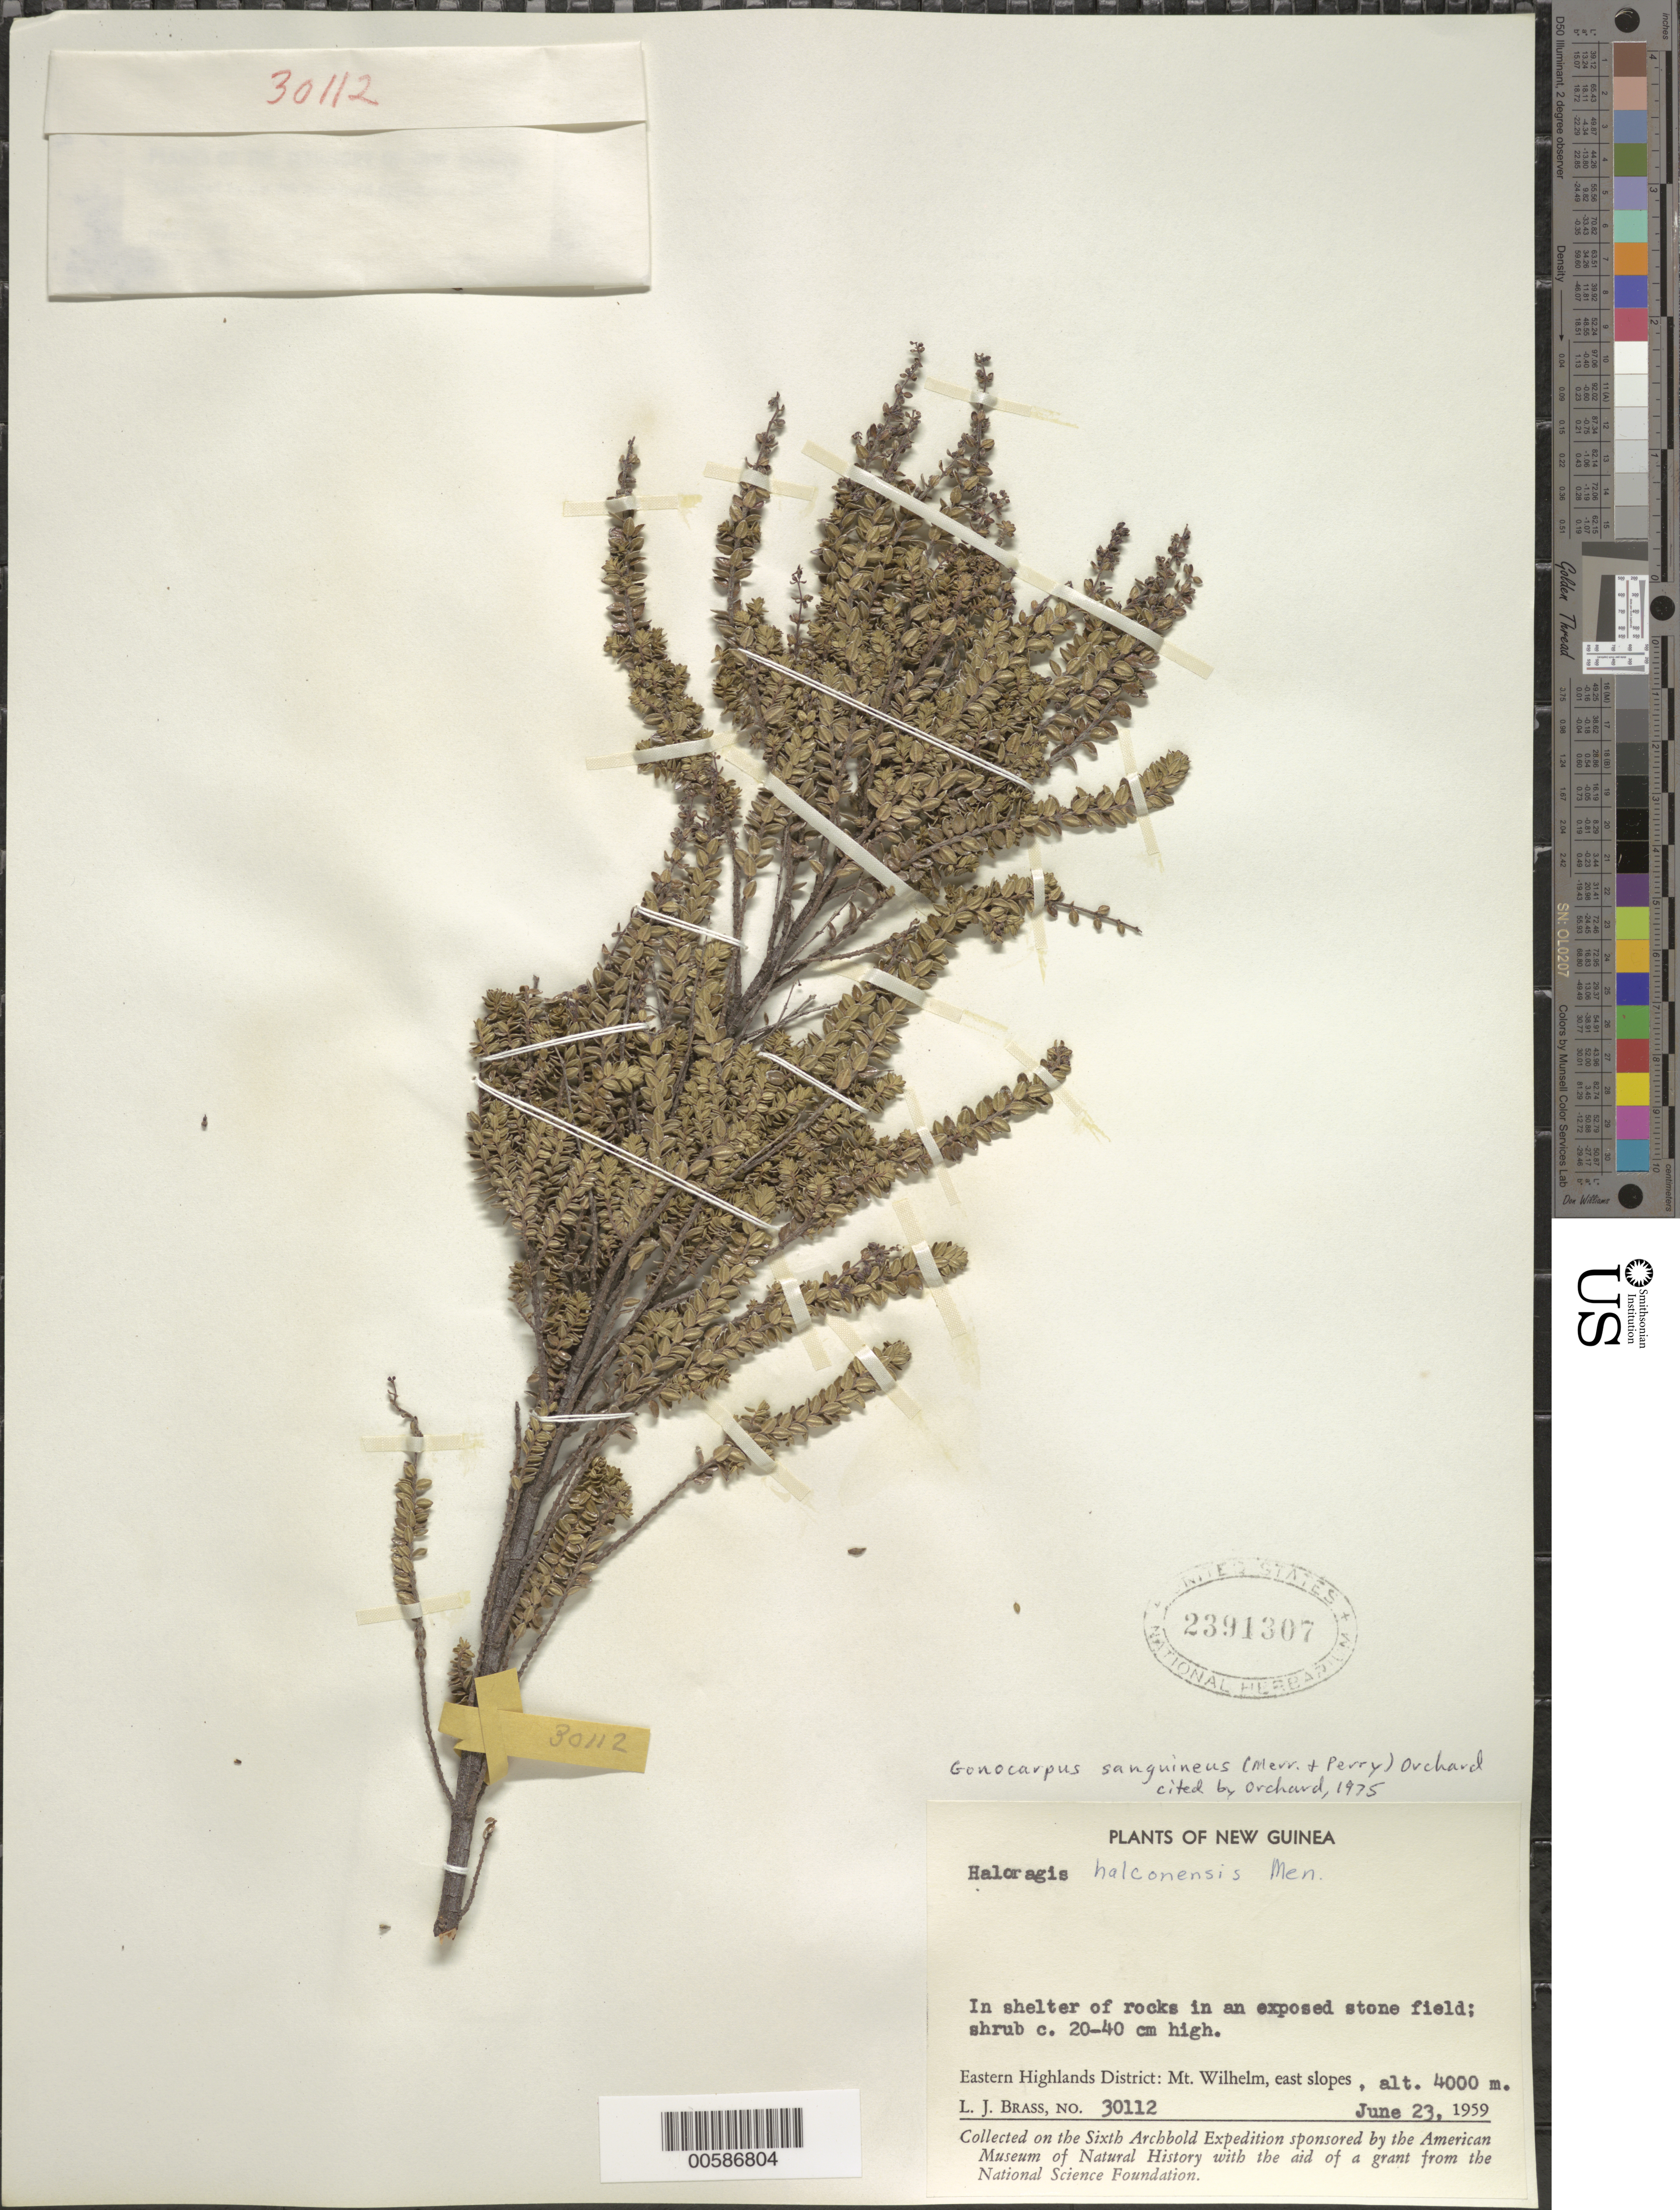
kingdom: Plantae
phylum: Tracheophyta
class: Magnoliopsida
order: Saxifragales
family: Haloragaceae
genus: Gonocarpus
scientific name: Gonocarpus sanguineus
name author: (Merr. & L.M. Perry) Orchard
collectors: L. J. Brass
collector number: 30112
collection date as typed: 23 Jun 1959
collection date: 1959-06-23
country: Papua New Guinea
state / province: Eastern Highlands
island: New Guinea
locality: Mt. Wilhelm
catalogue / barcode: US 2391307